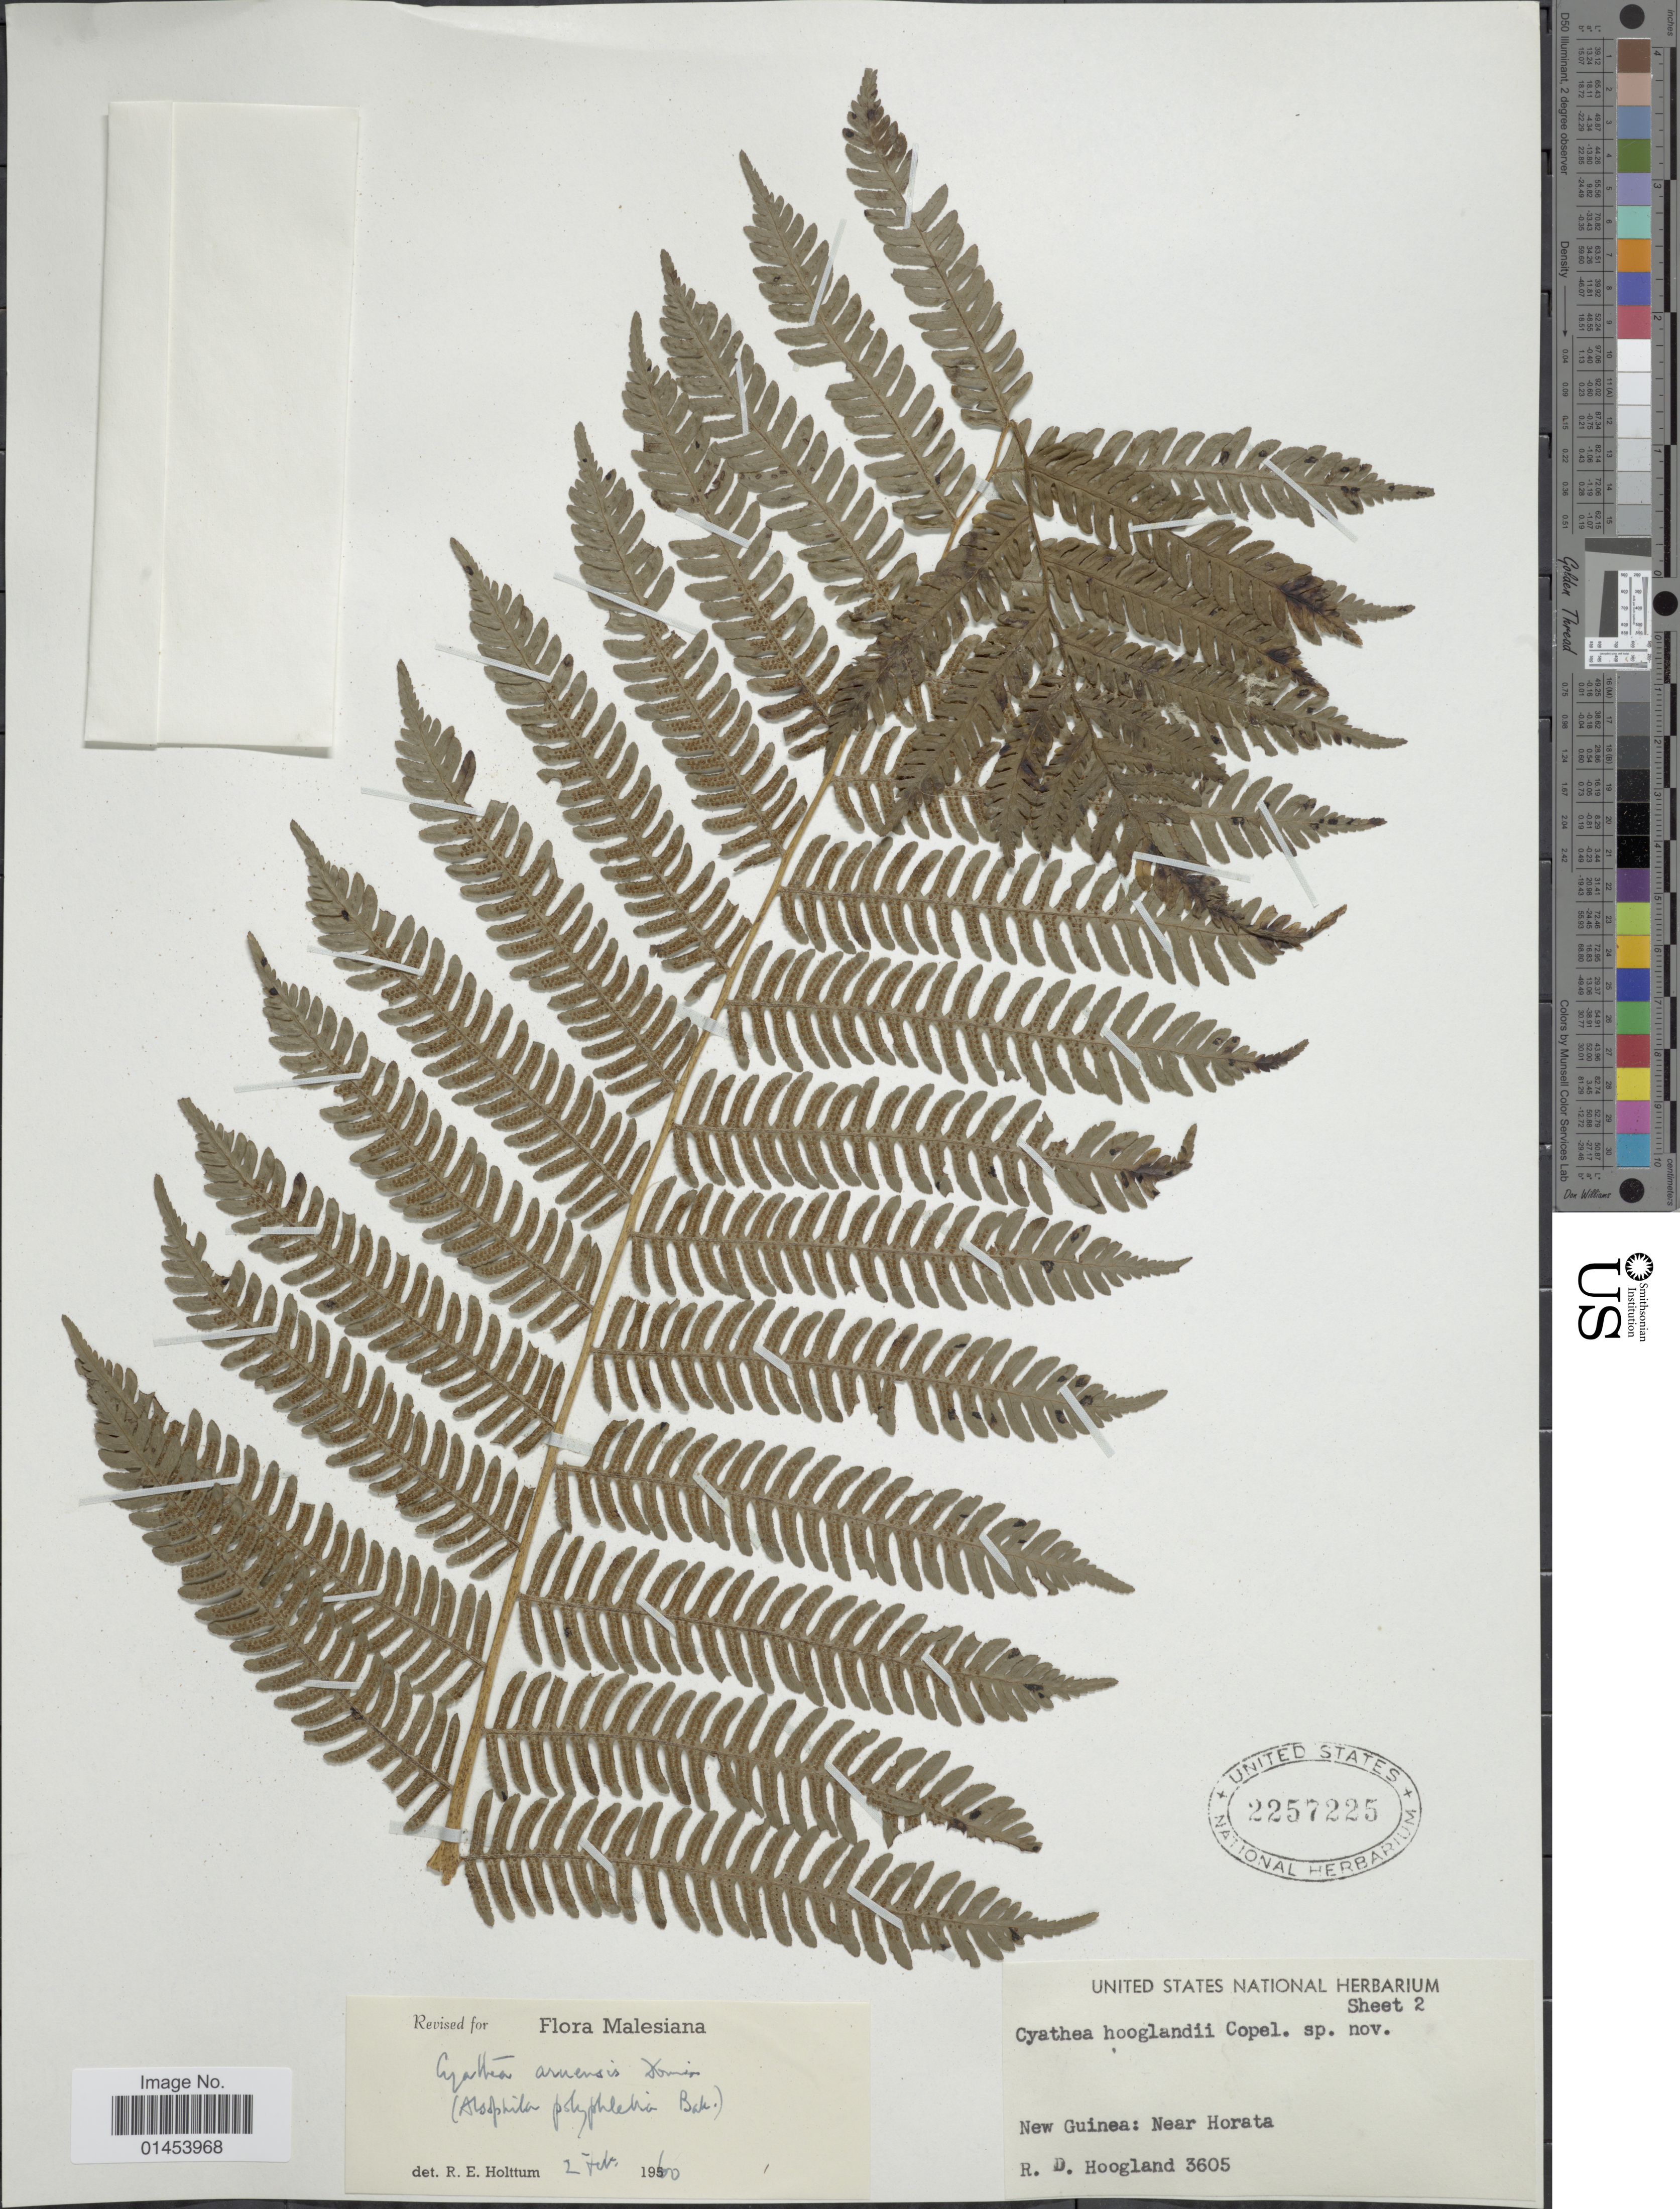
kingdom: Plantae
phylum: Tracheophyta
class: Polypodiopsida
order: Cyatheales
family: Cyatheaceae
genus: Cyathea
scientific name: Cyathea rumphiana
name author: (Alderw.) Merr.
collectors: R. D. Hoogland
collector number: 3605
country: Papua New Guinea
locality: New Guinea: Near Horata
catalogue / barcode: US 2257225